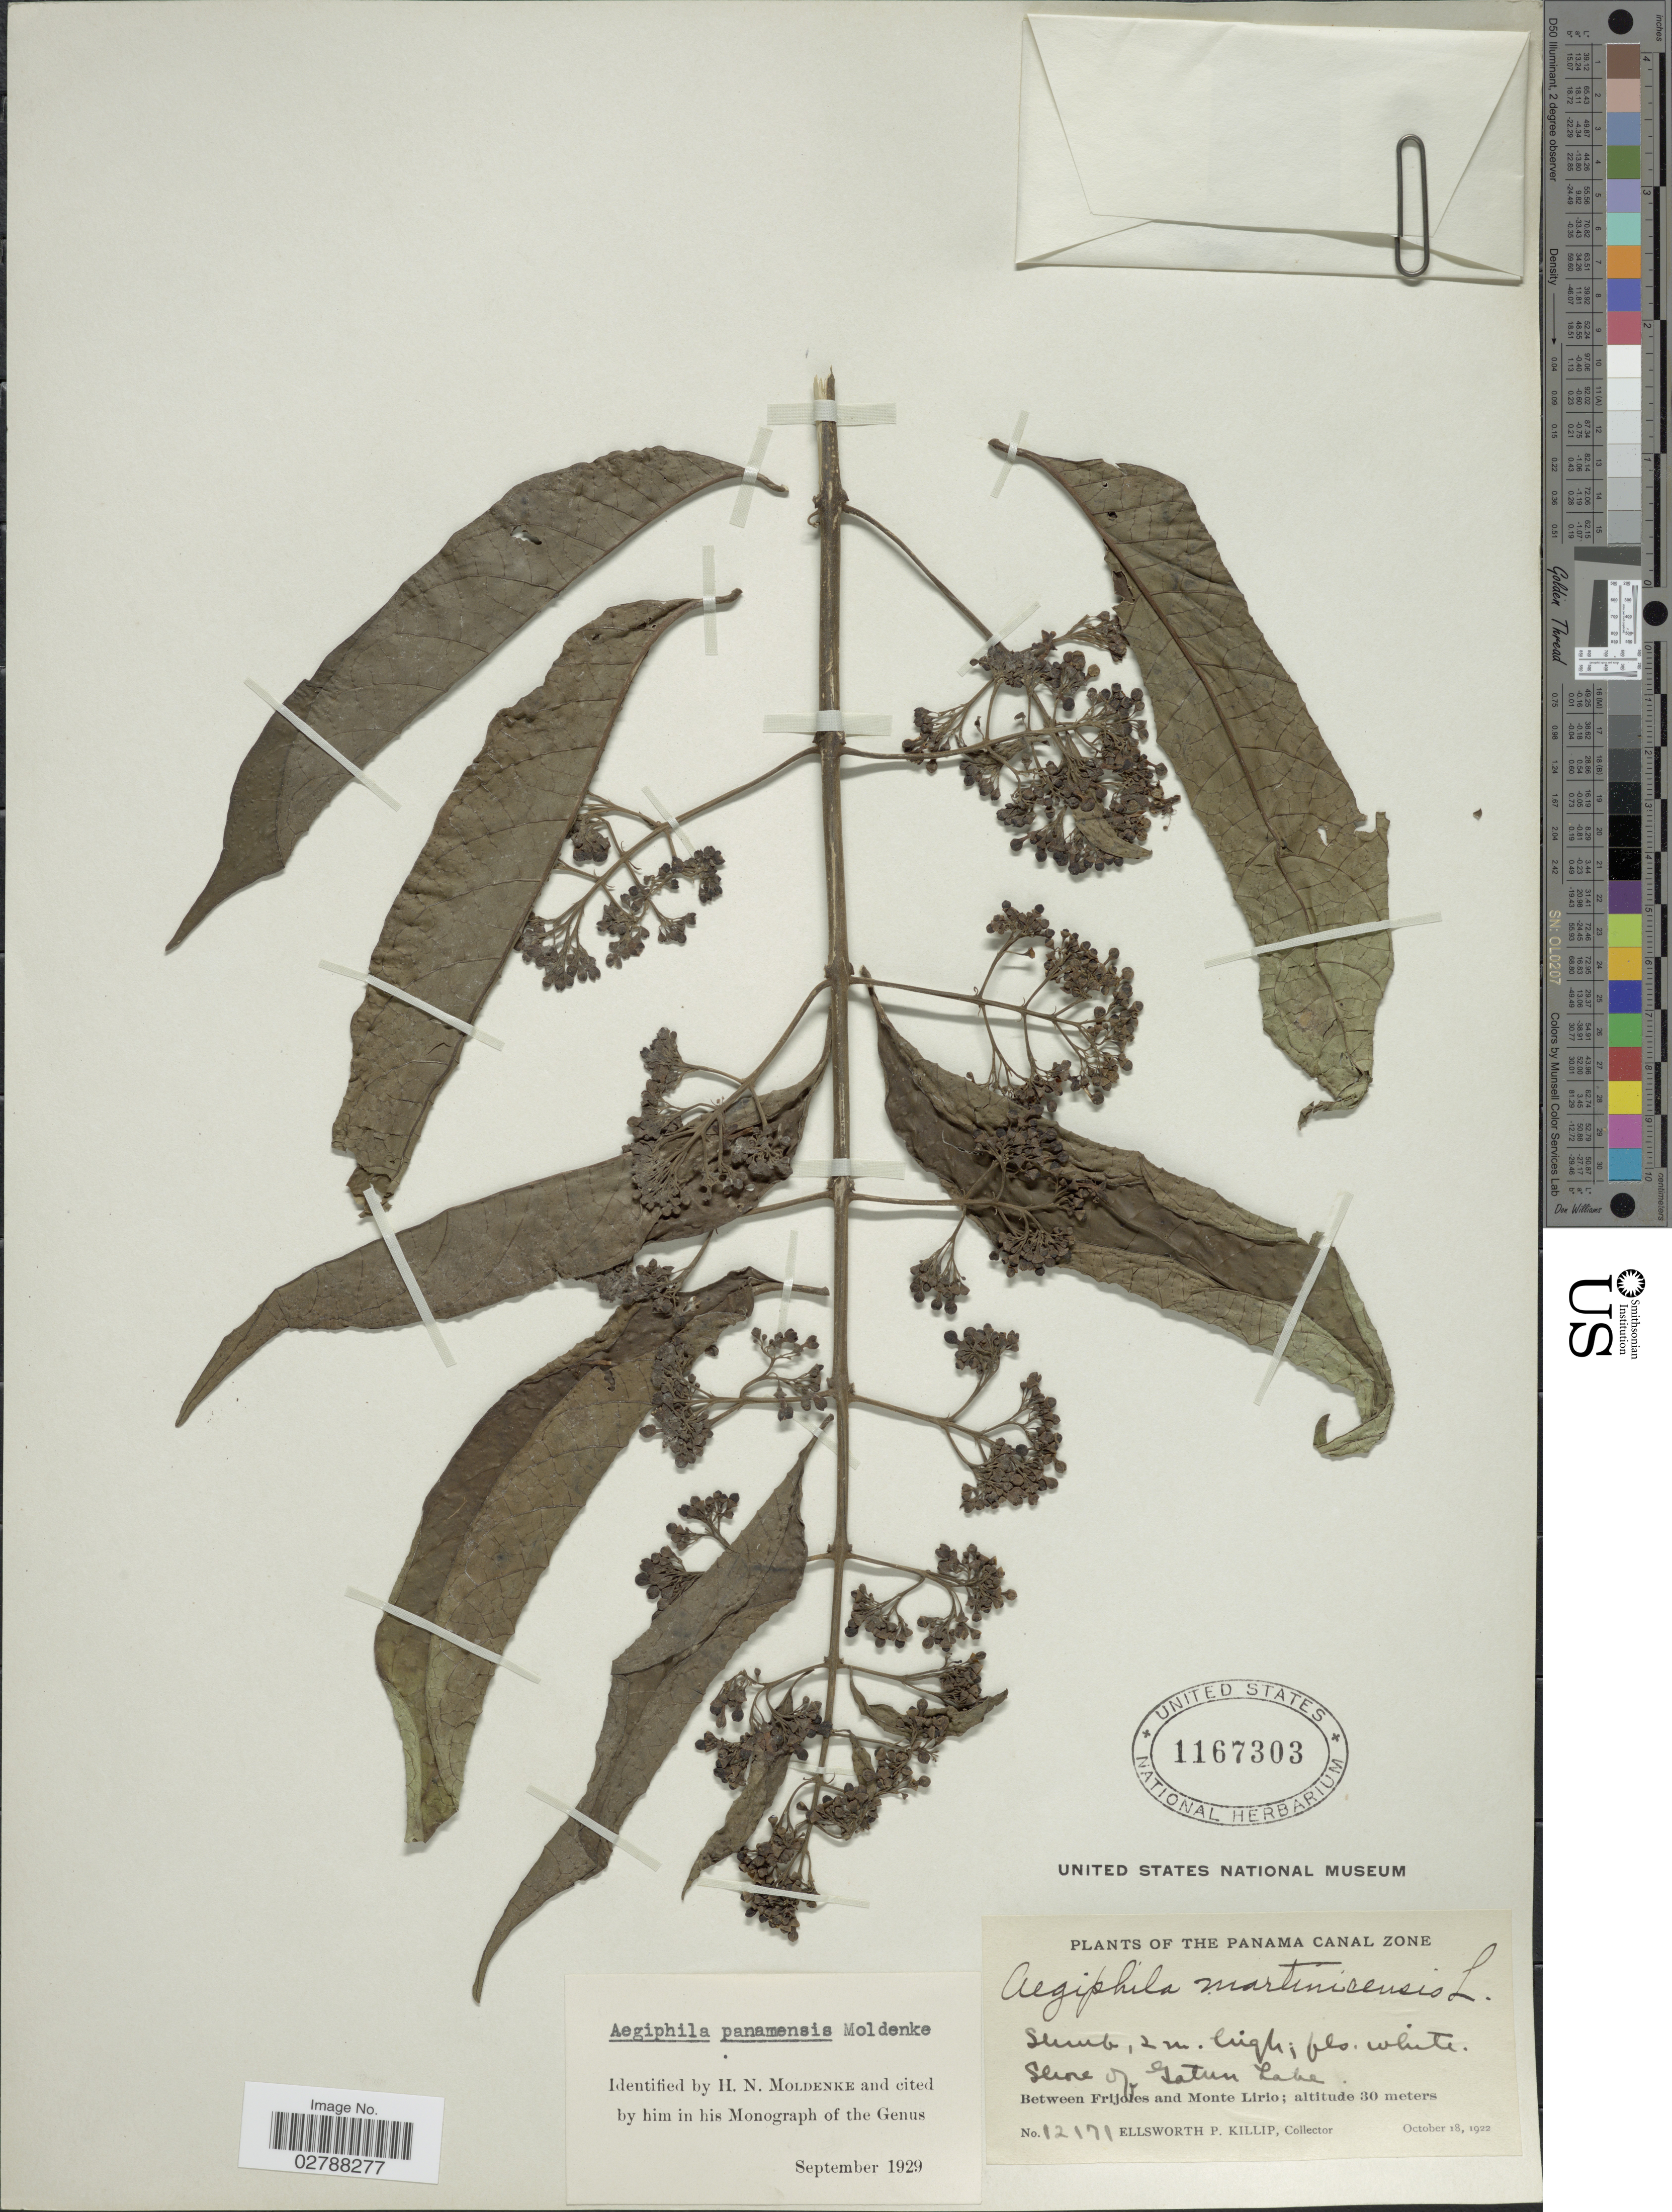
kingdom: Plantae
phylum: Tracheophyta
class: Magnoliopsida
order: Lamiales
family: Lamiaceae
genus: Aegiphila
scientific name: Aegiphila panamensis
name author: Moldenke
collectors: E. P. Killip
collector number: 12171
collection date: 1922-10-18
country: Panama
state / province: Colón / Panamá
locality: Panama Canal Zone. Shore of Gatun Lake. Between Frijoles and Monte Lirio.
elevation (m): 30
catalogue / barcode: US 1167303